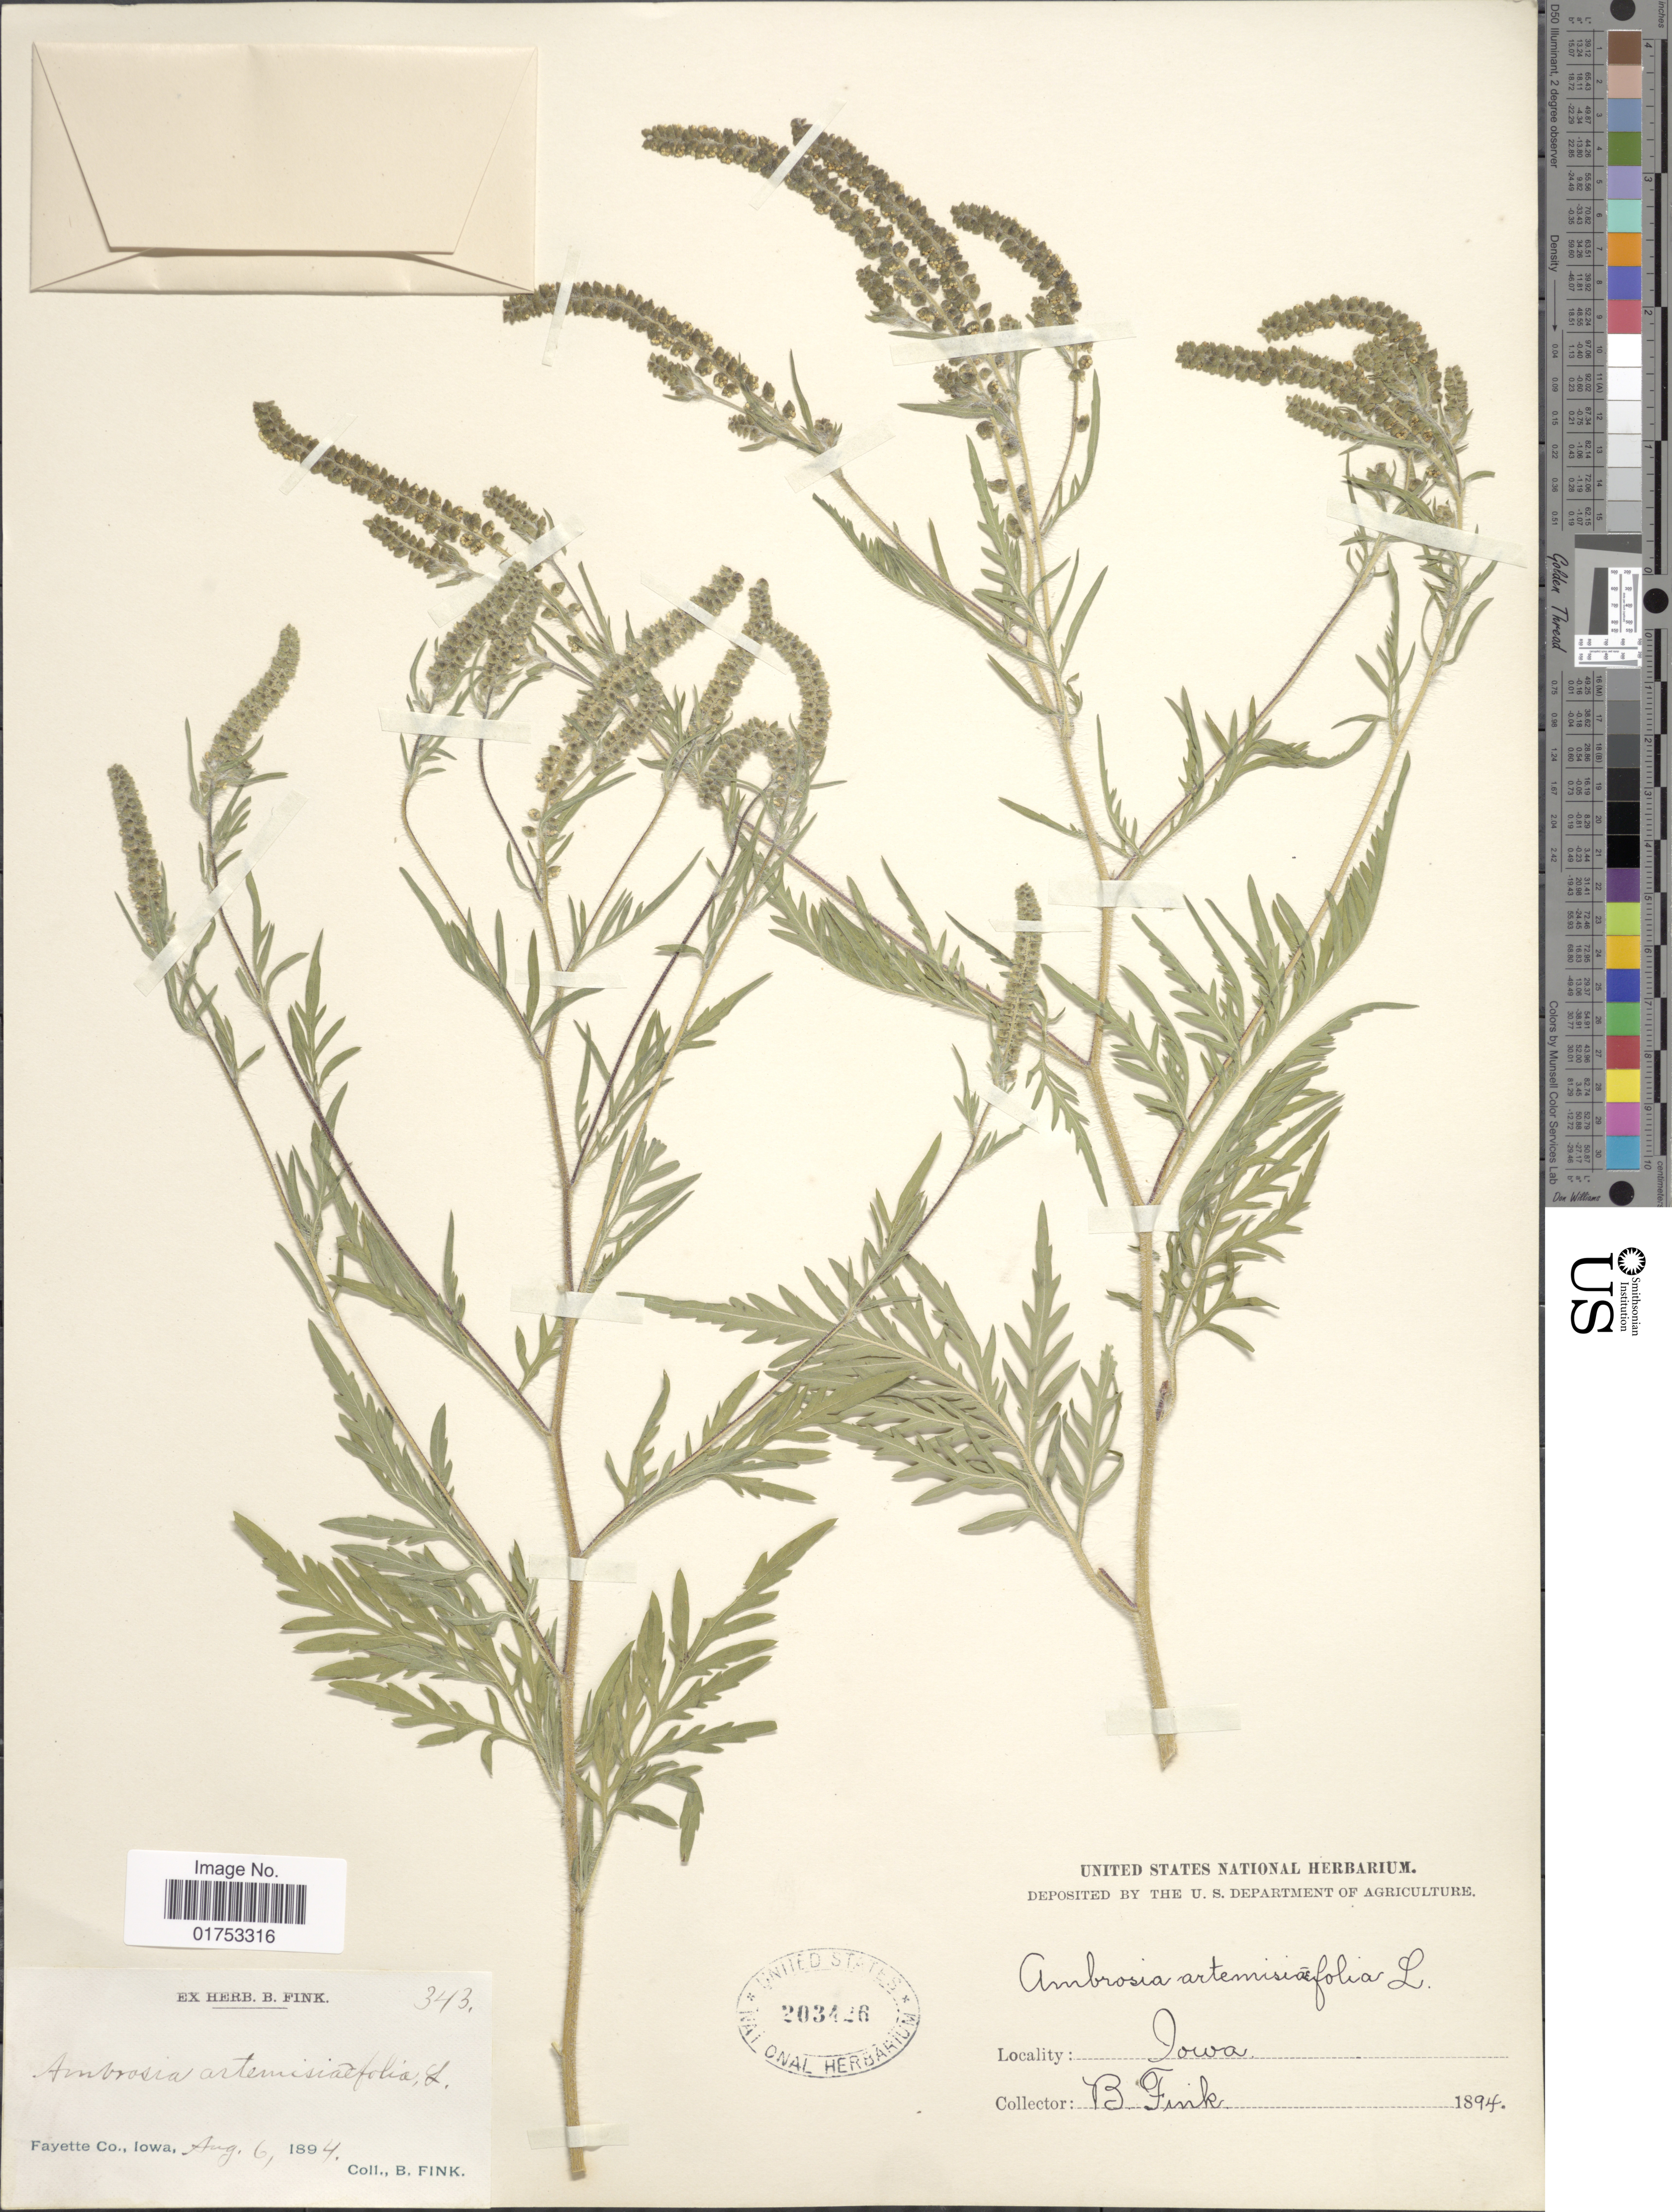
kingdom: Plantae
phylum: Tracheophyta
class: Magnoliopsida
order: Asterales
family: Asteraceae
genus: Ambrosia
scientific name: Ambrosia artemisiifolia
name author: L.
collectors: B. Fink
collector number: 343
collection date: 1894-08-06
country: United States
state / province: Iowa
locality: Fayette Co.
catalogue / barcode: US 203426